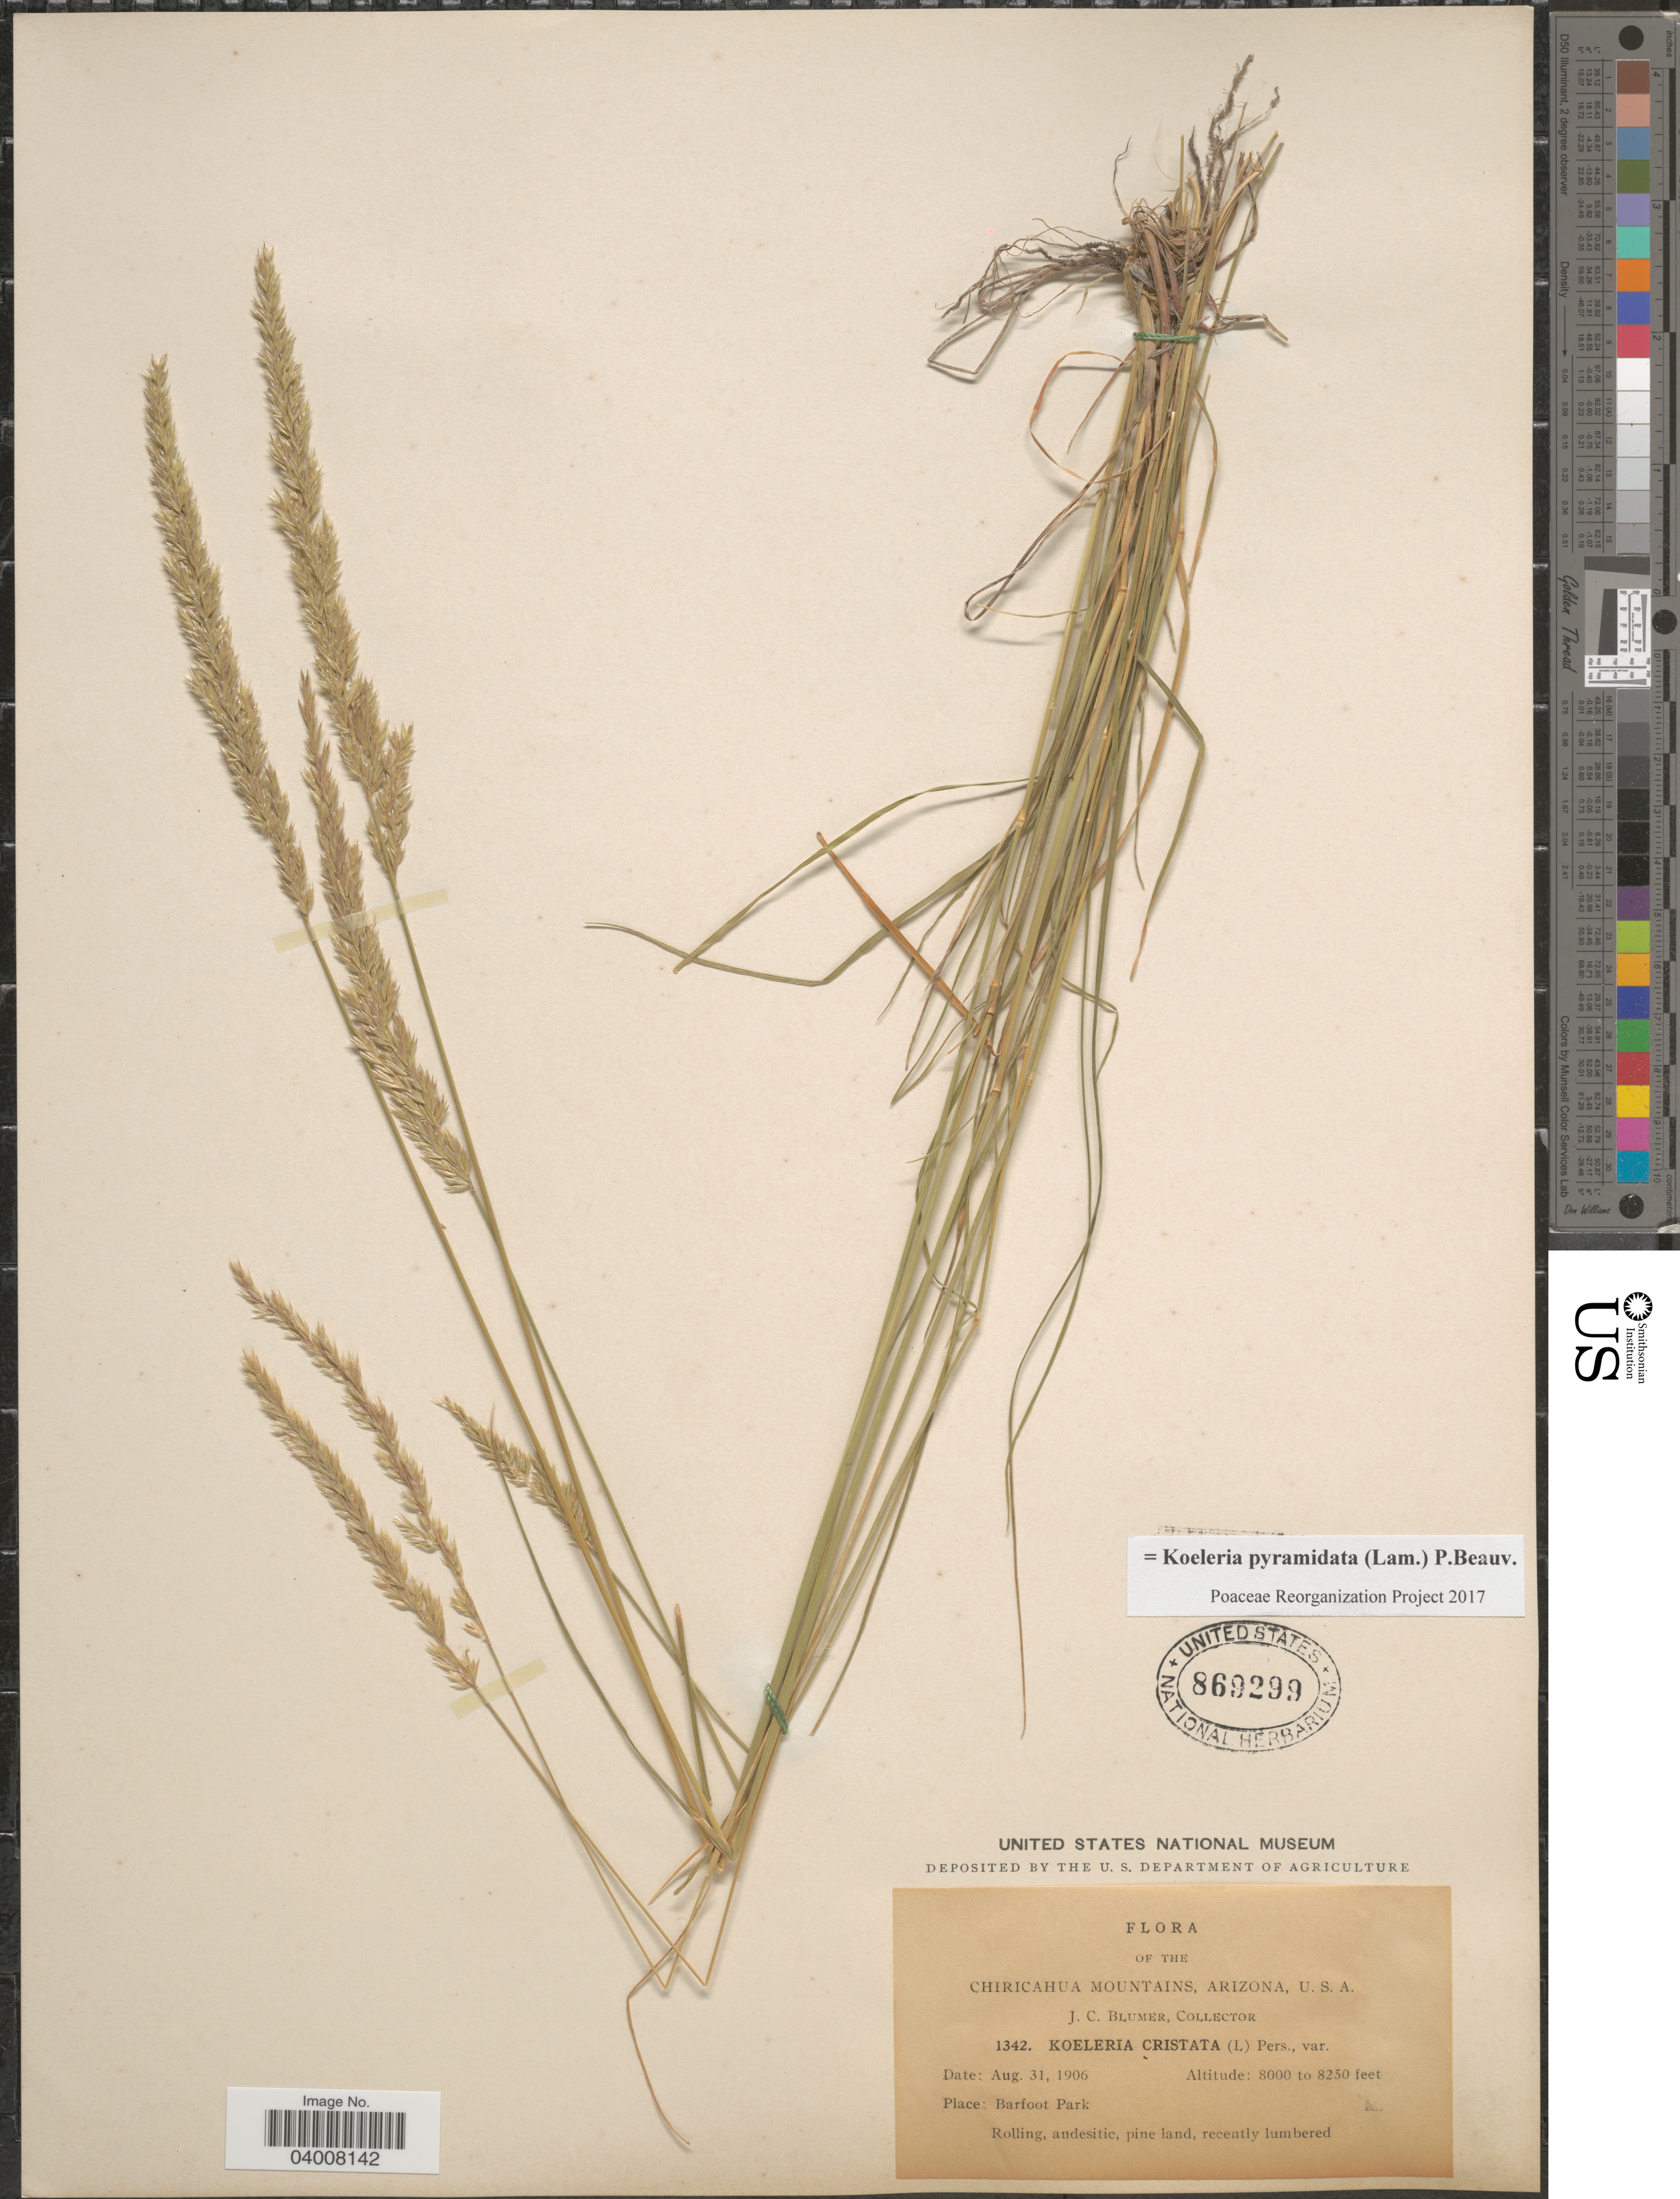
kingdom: Plantae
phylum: Tracheophyta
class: Liliopsida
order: Poales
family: Poaceae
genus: Koeleria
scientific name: Koeleria pyramidata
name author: (Lam.) P. Beauv.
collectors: J. C. Blumer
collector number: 1342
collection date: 1906-08-31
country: United States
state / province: Arizona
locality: Chiricahua Mountains. Barfoot Park.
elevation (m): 2438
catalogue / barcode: US 869299